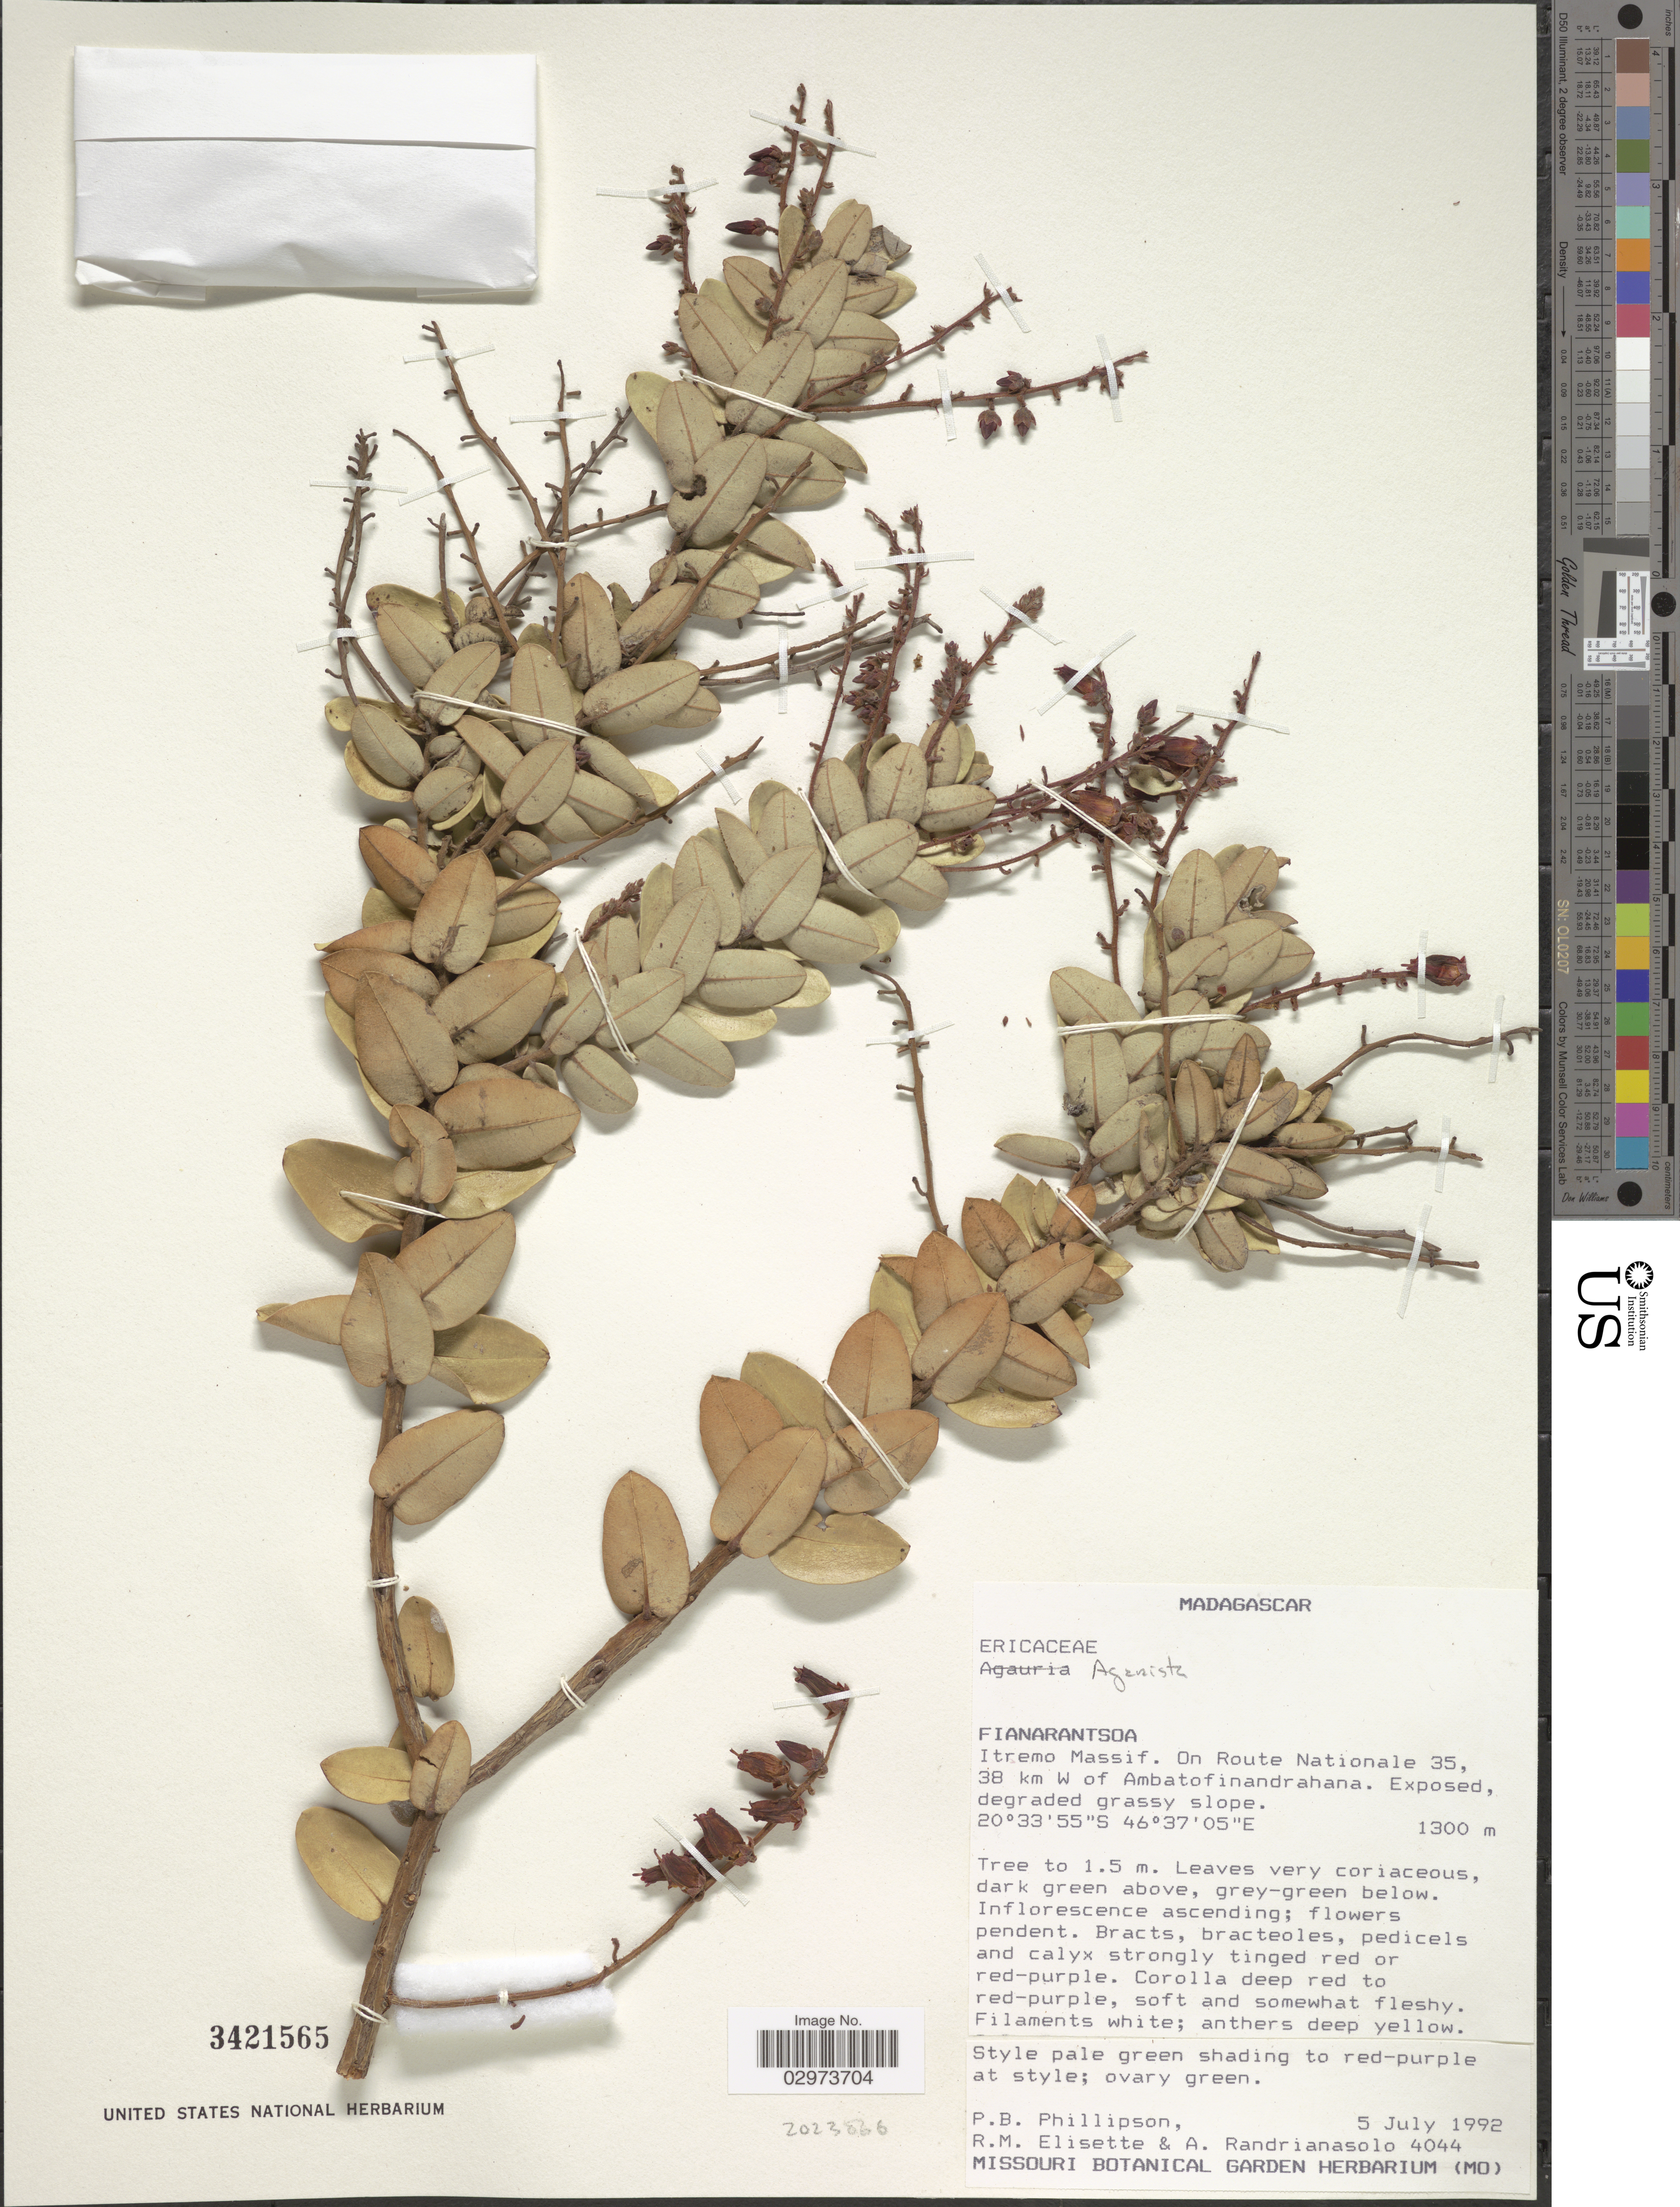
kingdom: Plantae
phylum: Tracheophyta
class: Magnoliopsida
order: Ericales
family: Ericaceae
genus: Agarista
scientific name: Agarista sp.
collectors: P. B. Phillipson, M. Rahelivololona & A. Randrianasolo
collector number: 4044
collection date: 1992-07-05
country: Madagascar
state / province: Amoron'i Mania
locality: Itremo Massif. On Route Nationale 35, 38 km W of Ambatofinandrahana.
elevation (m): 1300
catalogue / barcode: US 3421565